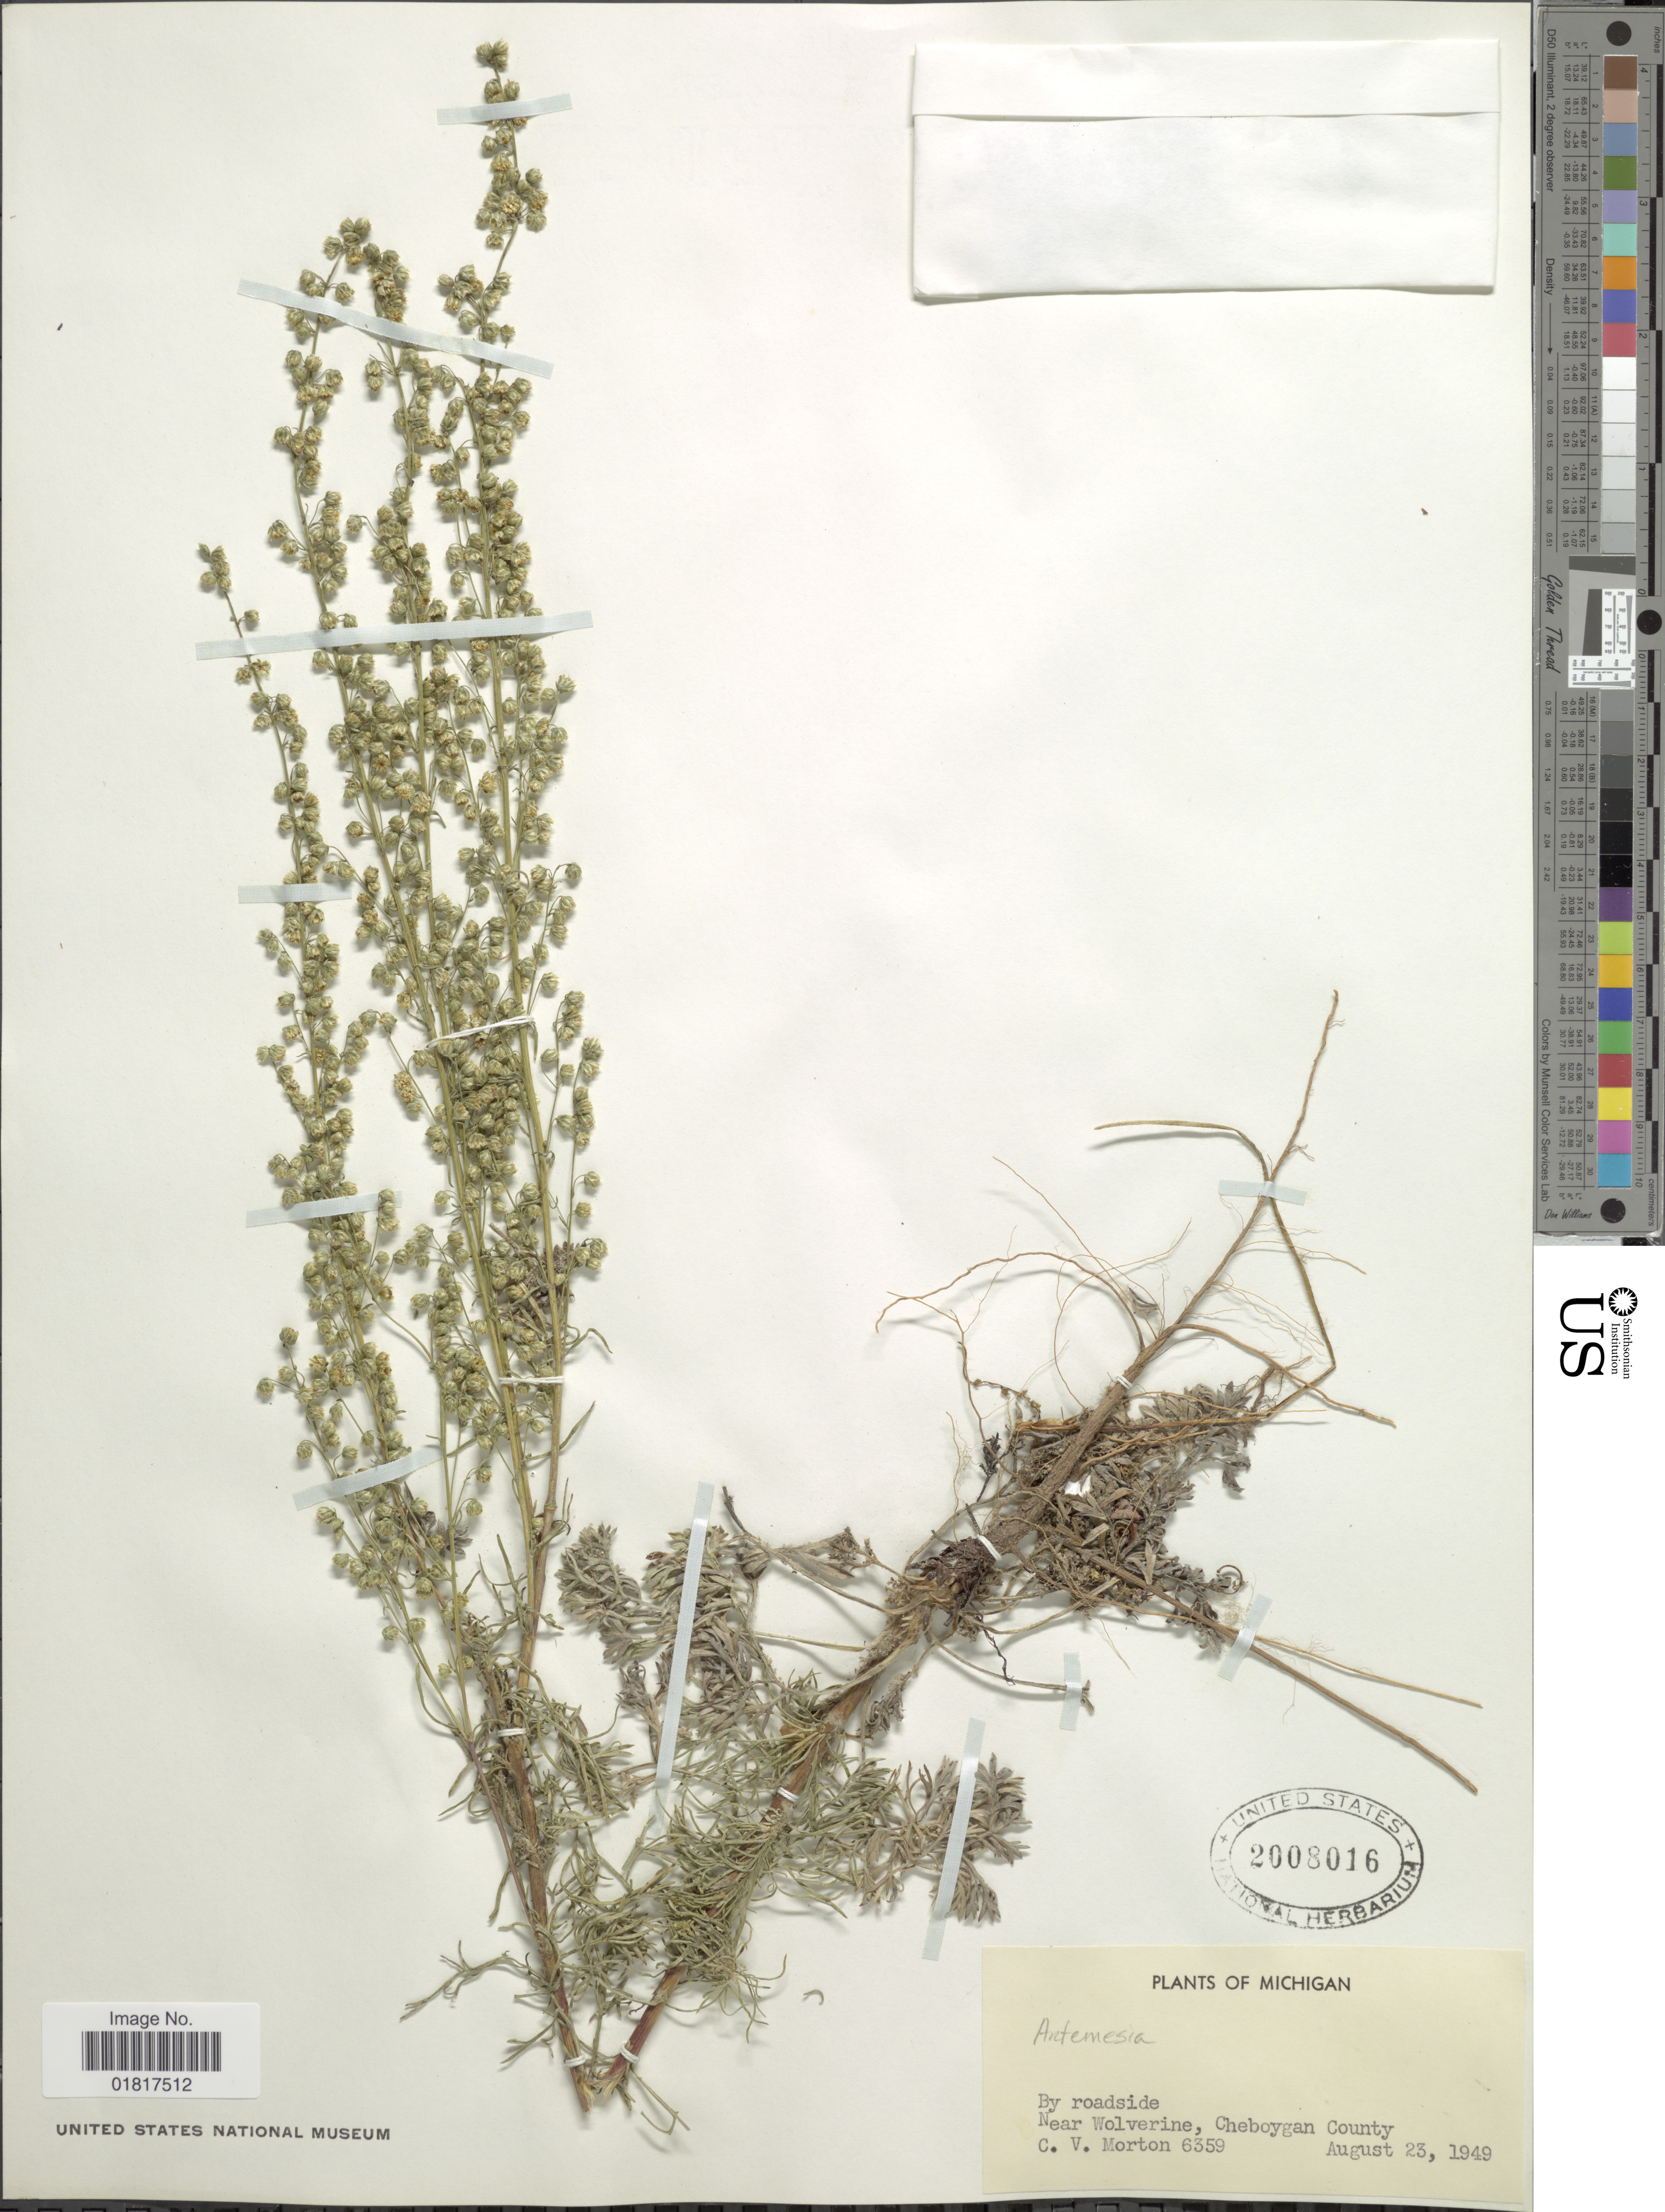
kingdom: Plantae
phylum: Tracheophyta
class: Magnoliopsida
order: Asterales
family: Asteraceae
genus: Artemisia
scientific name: Artemisia sp.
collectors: C. V. Morton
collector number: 6359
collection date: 1949-08-23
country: United States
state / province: Michigan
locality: By roadside, Near Wolverine, Cheboygan County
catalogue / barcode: US 2008016